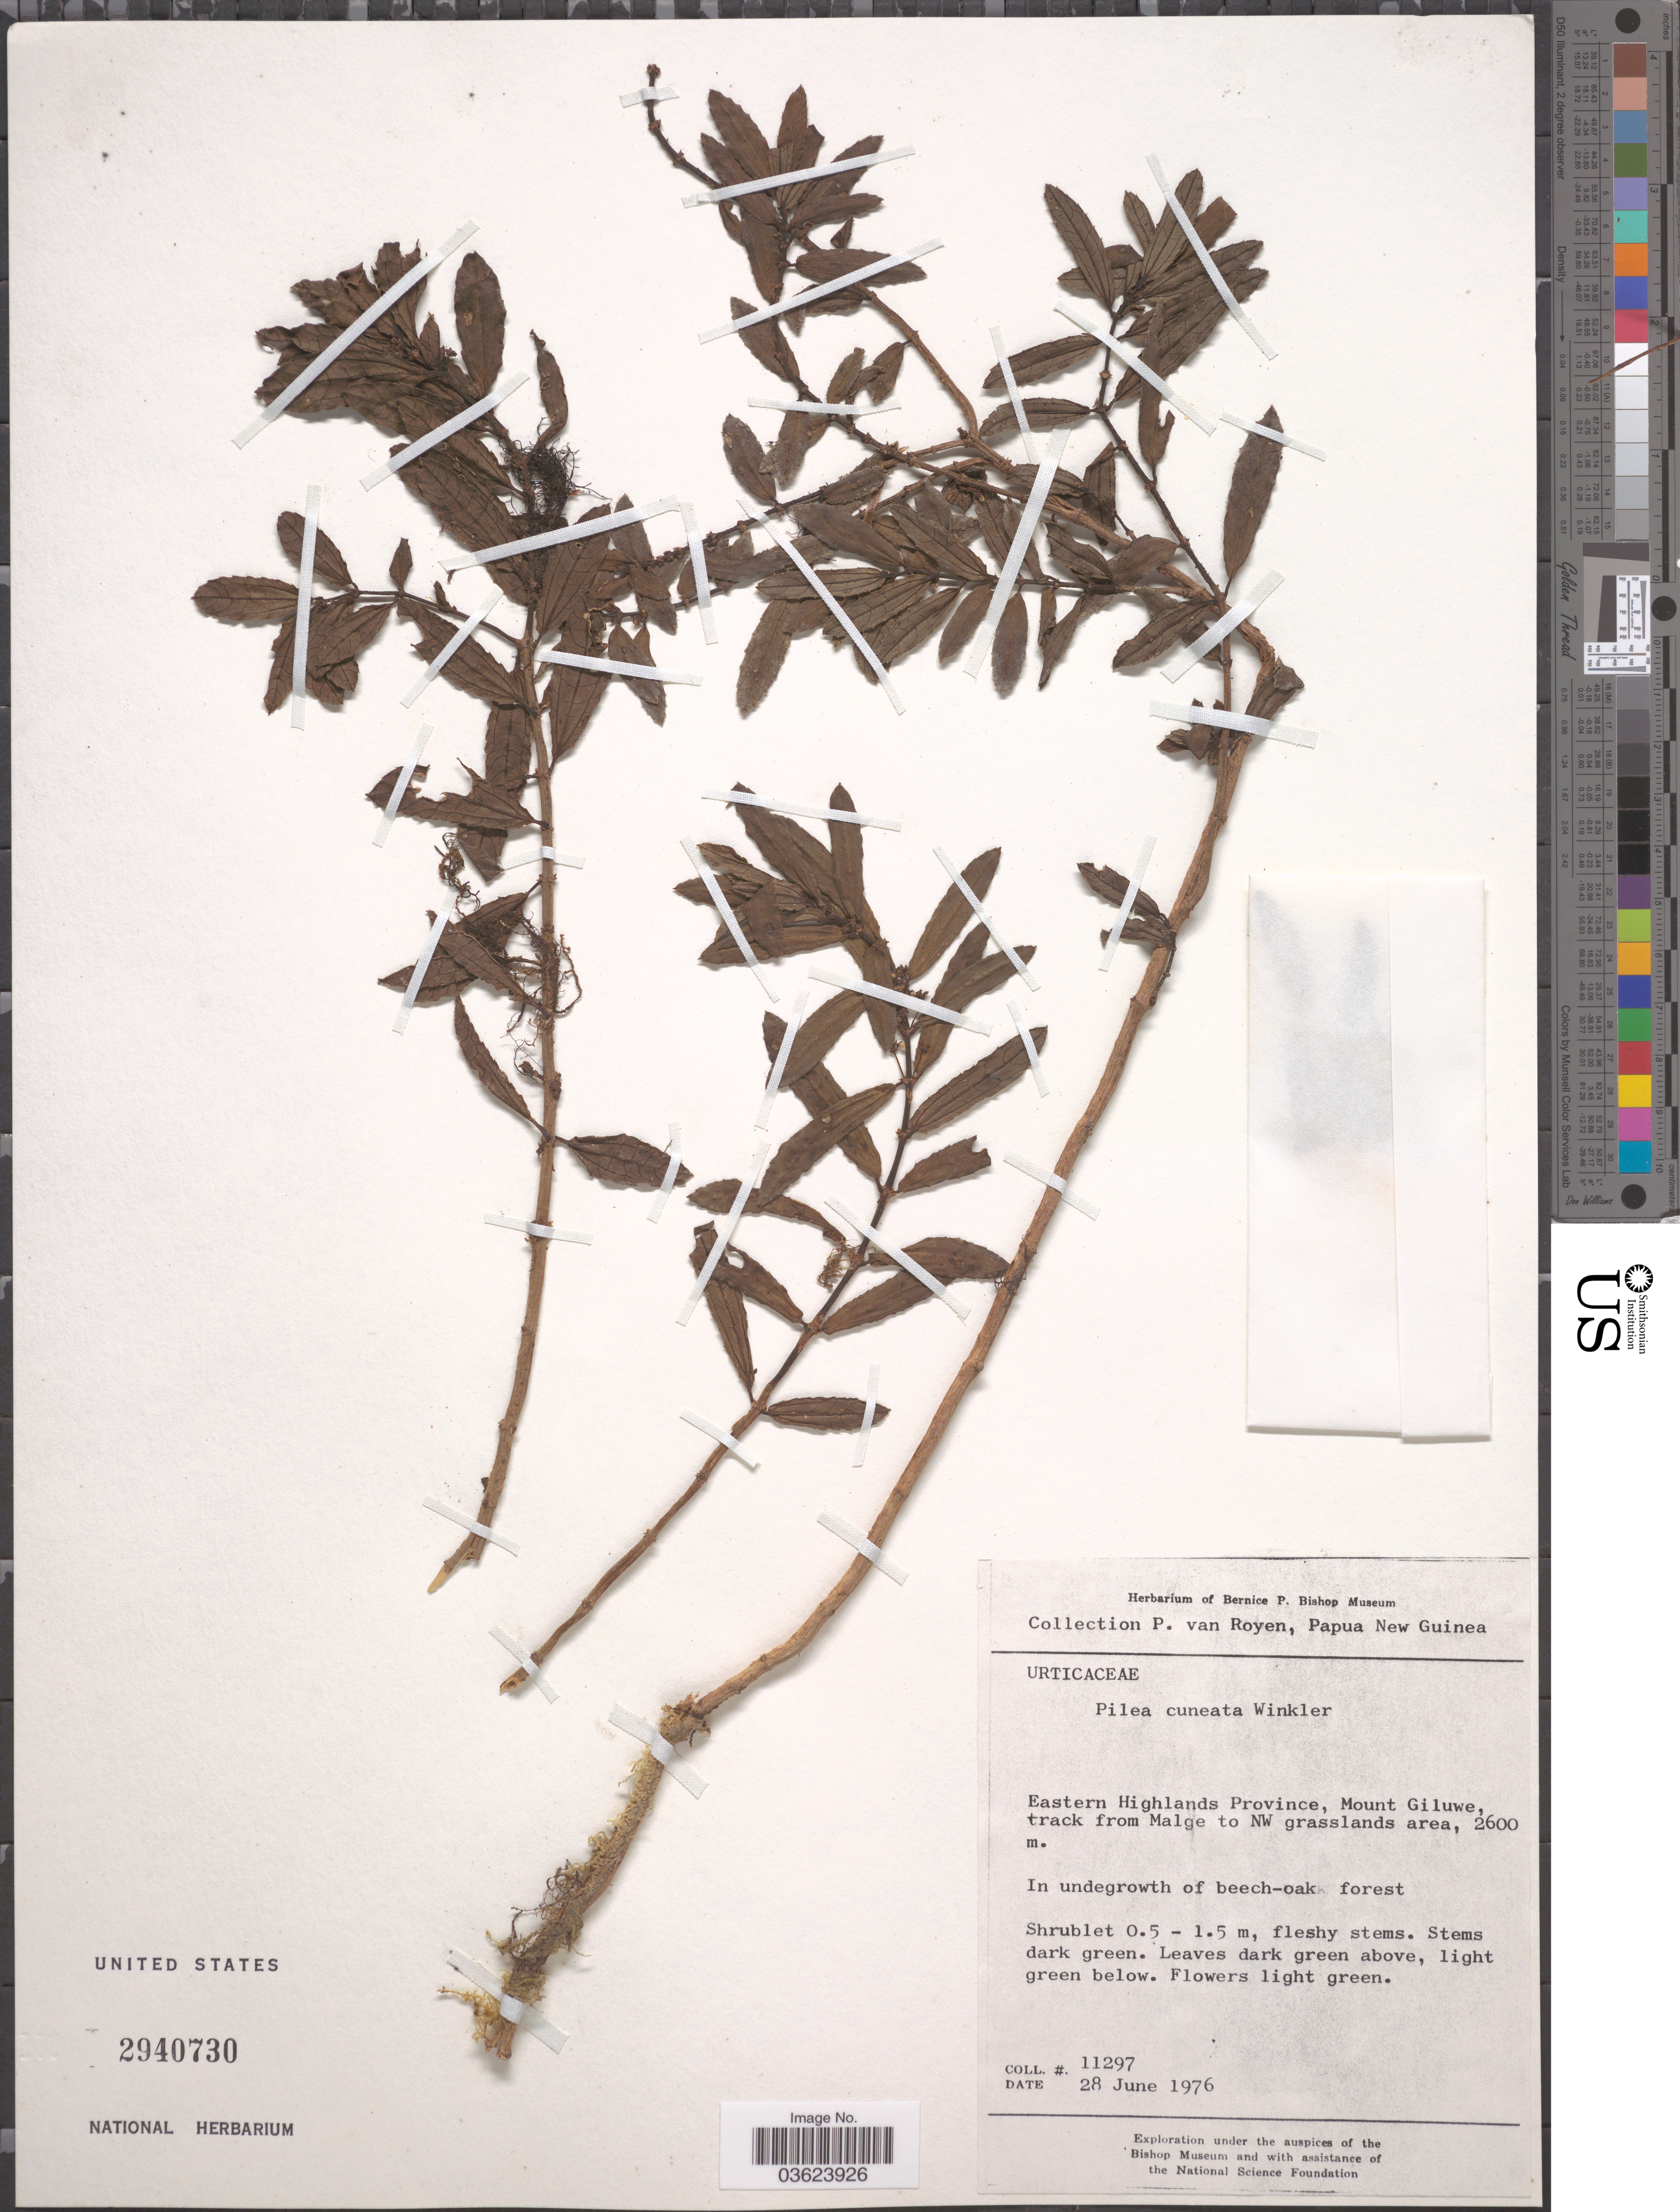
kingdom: Plantae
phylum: Tracheophyta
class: Magnoliopsida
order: Rosales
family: Urticaceae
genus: Pilea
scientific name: Pilea cuneata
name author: H.J.P. Winkl.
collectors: P. van Royen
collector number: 11297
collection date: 1976-06-28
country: Papua New Guinea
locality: Eastern Highlands Province, Mount Giluwe, track from Malge to NW grasslands area.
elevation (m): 2600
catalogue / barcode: US 2940730